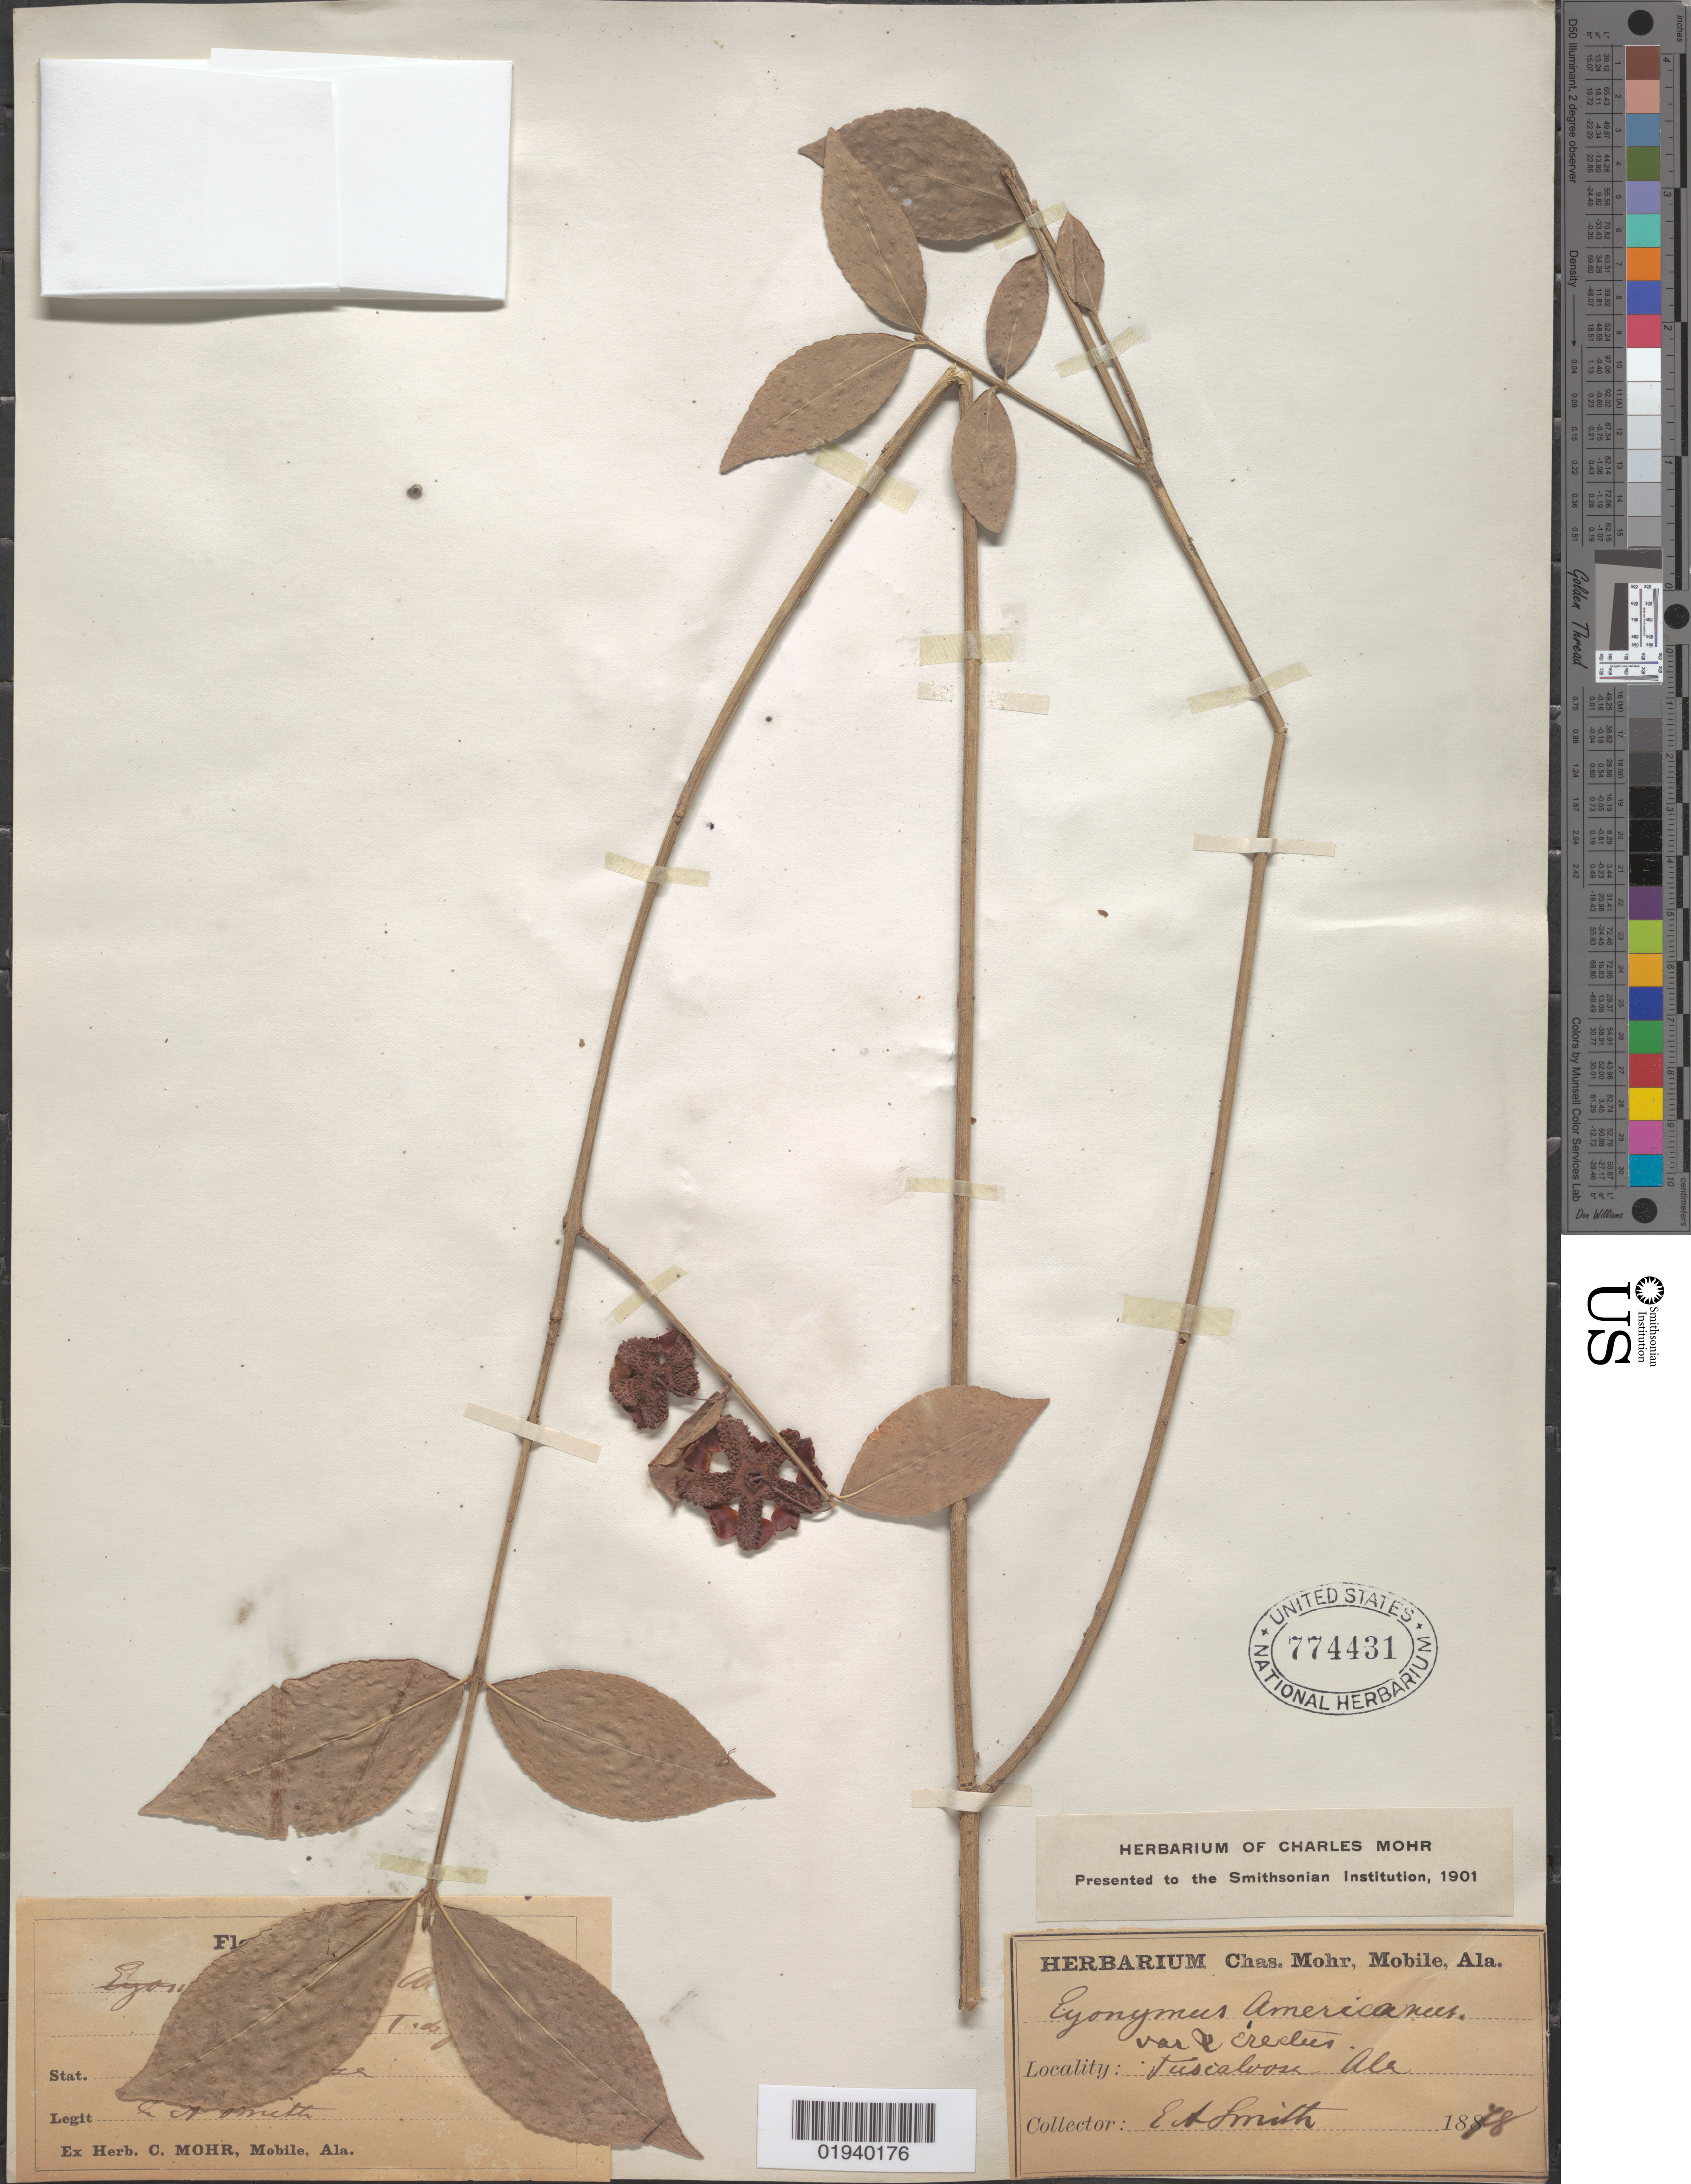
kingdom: Plantae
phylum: Tracheophyta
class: Magnoliopsida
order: Celastrales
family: Celastraceae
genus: Euonymus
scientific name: Euonymus americanus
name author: L.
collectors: E. A. Smith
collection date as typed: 1878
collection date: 1878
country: United States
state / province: Alabama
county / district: Tuscaloosa County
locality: Tuscaloosa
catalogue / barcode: US 774431